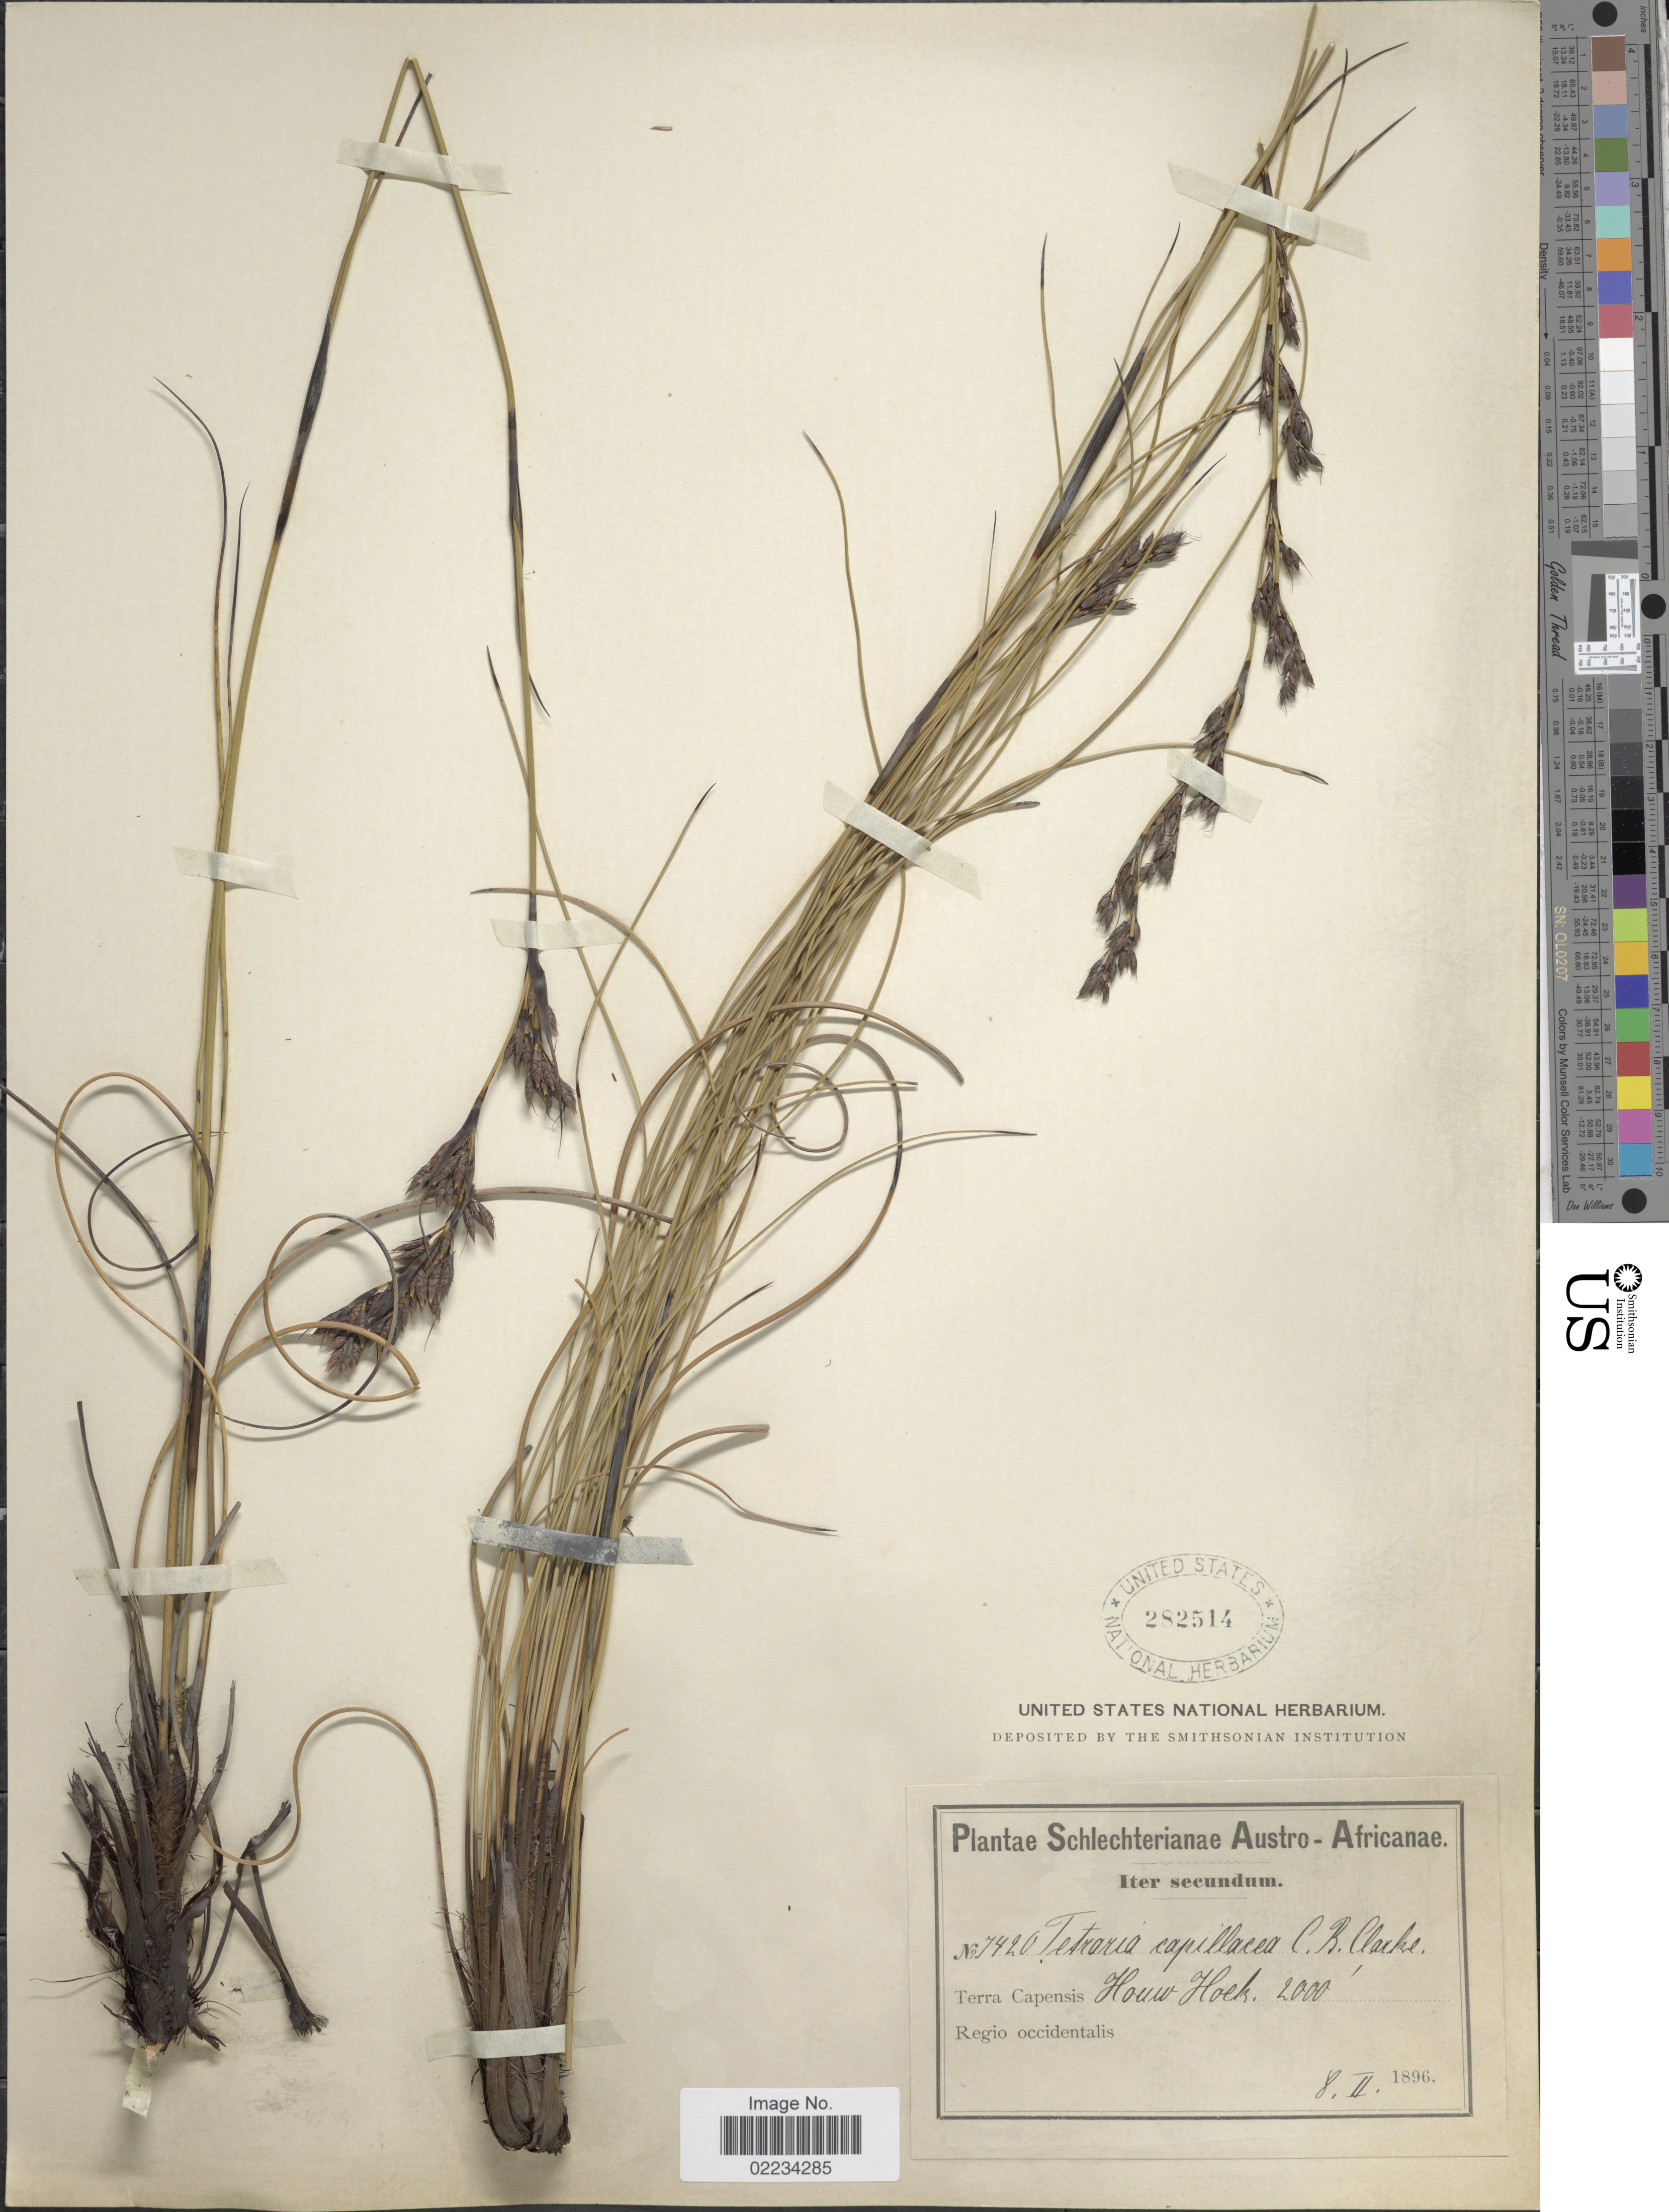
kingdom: Plantae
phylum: Tracheophyta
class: Liliopsida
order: Poales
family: Cyperaceae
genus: Tetraria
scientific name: Tetraria flexuosa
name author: (Thunb.) C.B. Clarke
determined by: Strong, Mark T., (BOT), Smithsonian Institution - National Museum of Natural History (UNITED STATES)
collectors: Schlechter, --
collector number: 7420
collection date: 1896-02-08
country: South Africa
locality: Austro-Africanae, Iter secundum, Terra Capensis, Houw Hoek, Regio occidentalis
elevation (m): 610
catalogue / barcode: US 282514